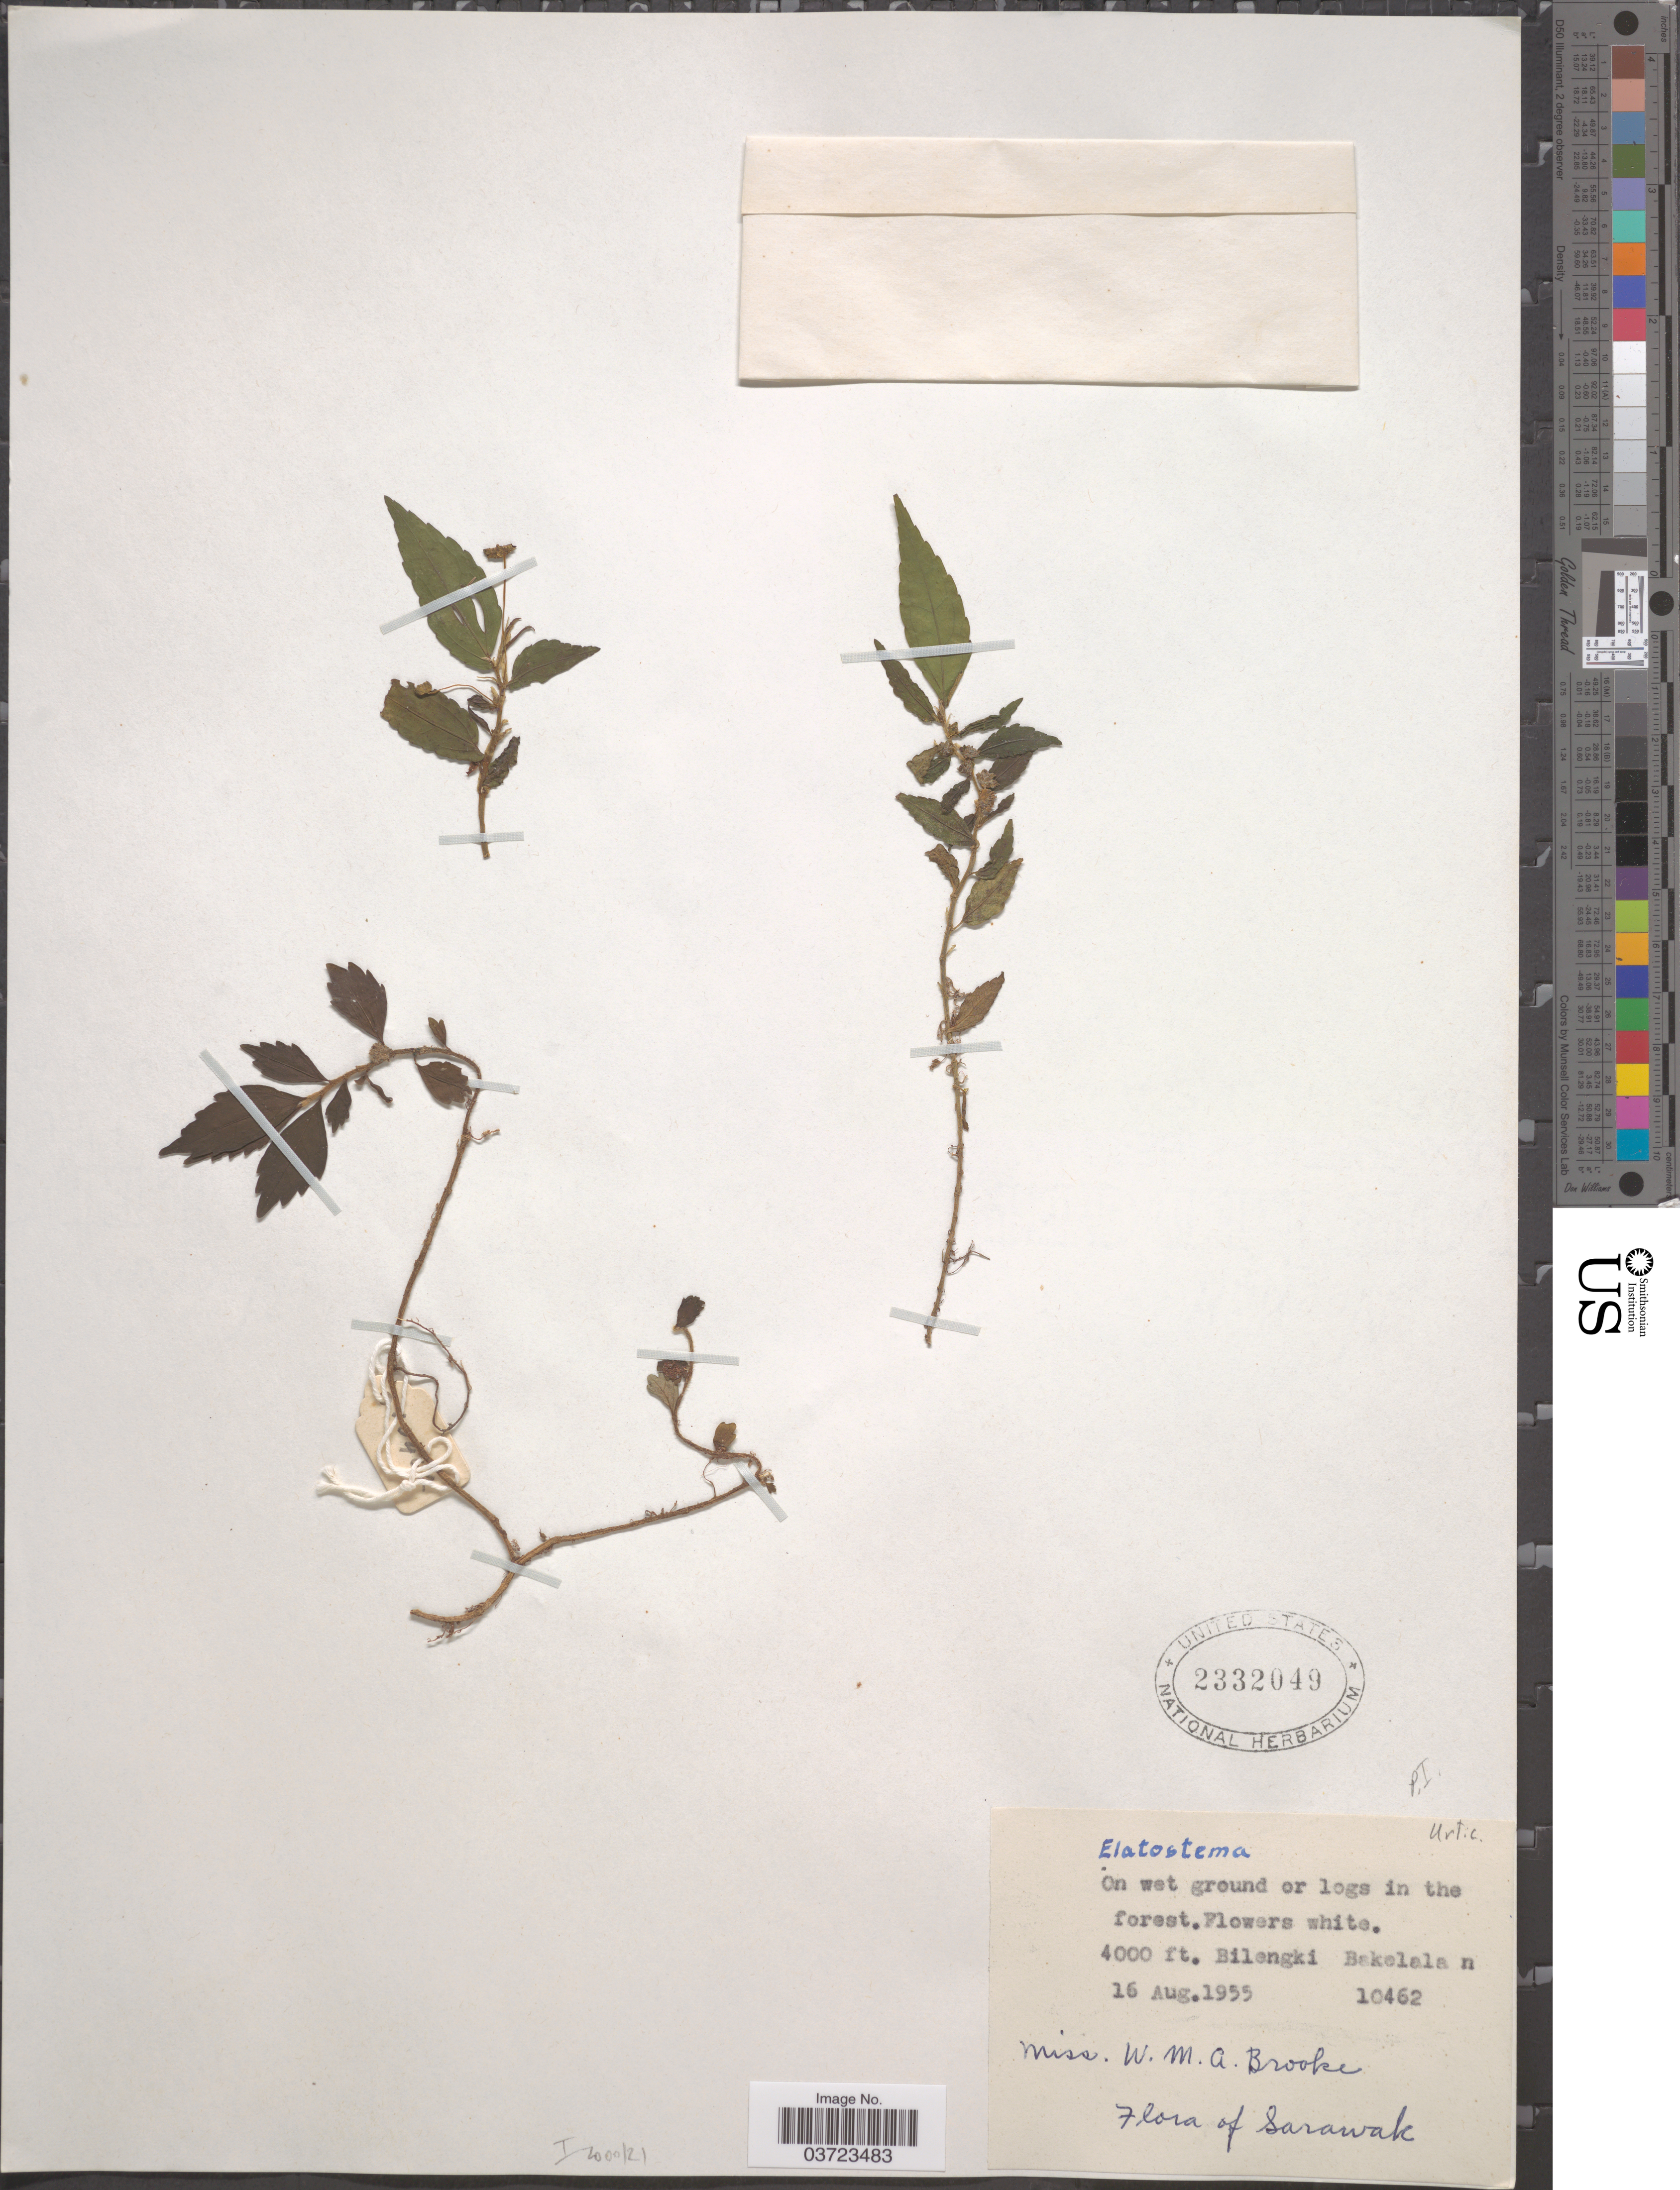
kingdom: Plantae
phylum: Tracheophyta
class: Magnoliopsida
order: Rosales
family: Urticaceae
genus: Elatostema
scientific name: Elatostema sp.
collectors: W. Brooke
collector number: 10462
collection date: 1955-08-16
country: Malaysia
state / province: Sarawak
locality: Bilengki Bakelala n.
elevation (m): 1219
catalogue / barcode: US 2332049